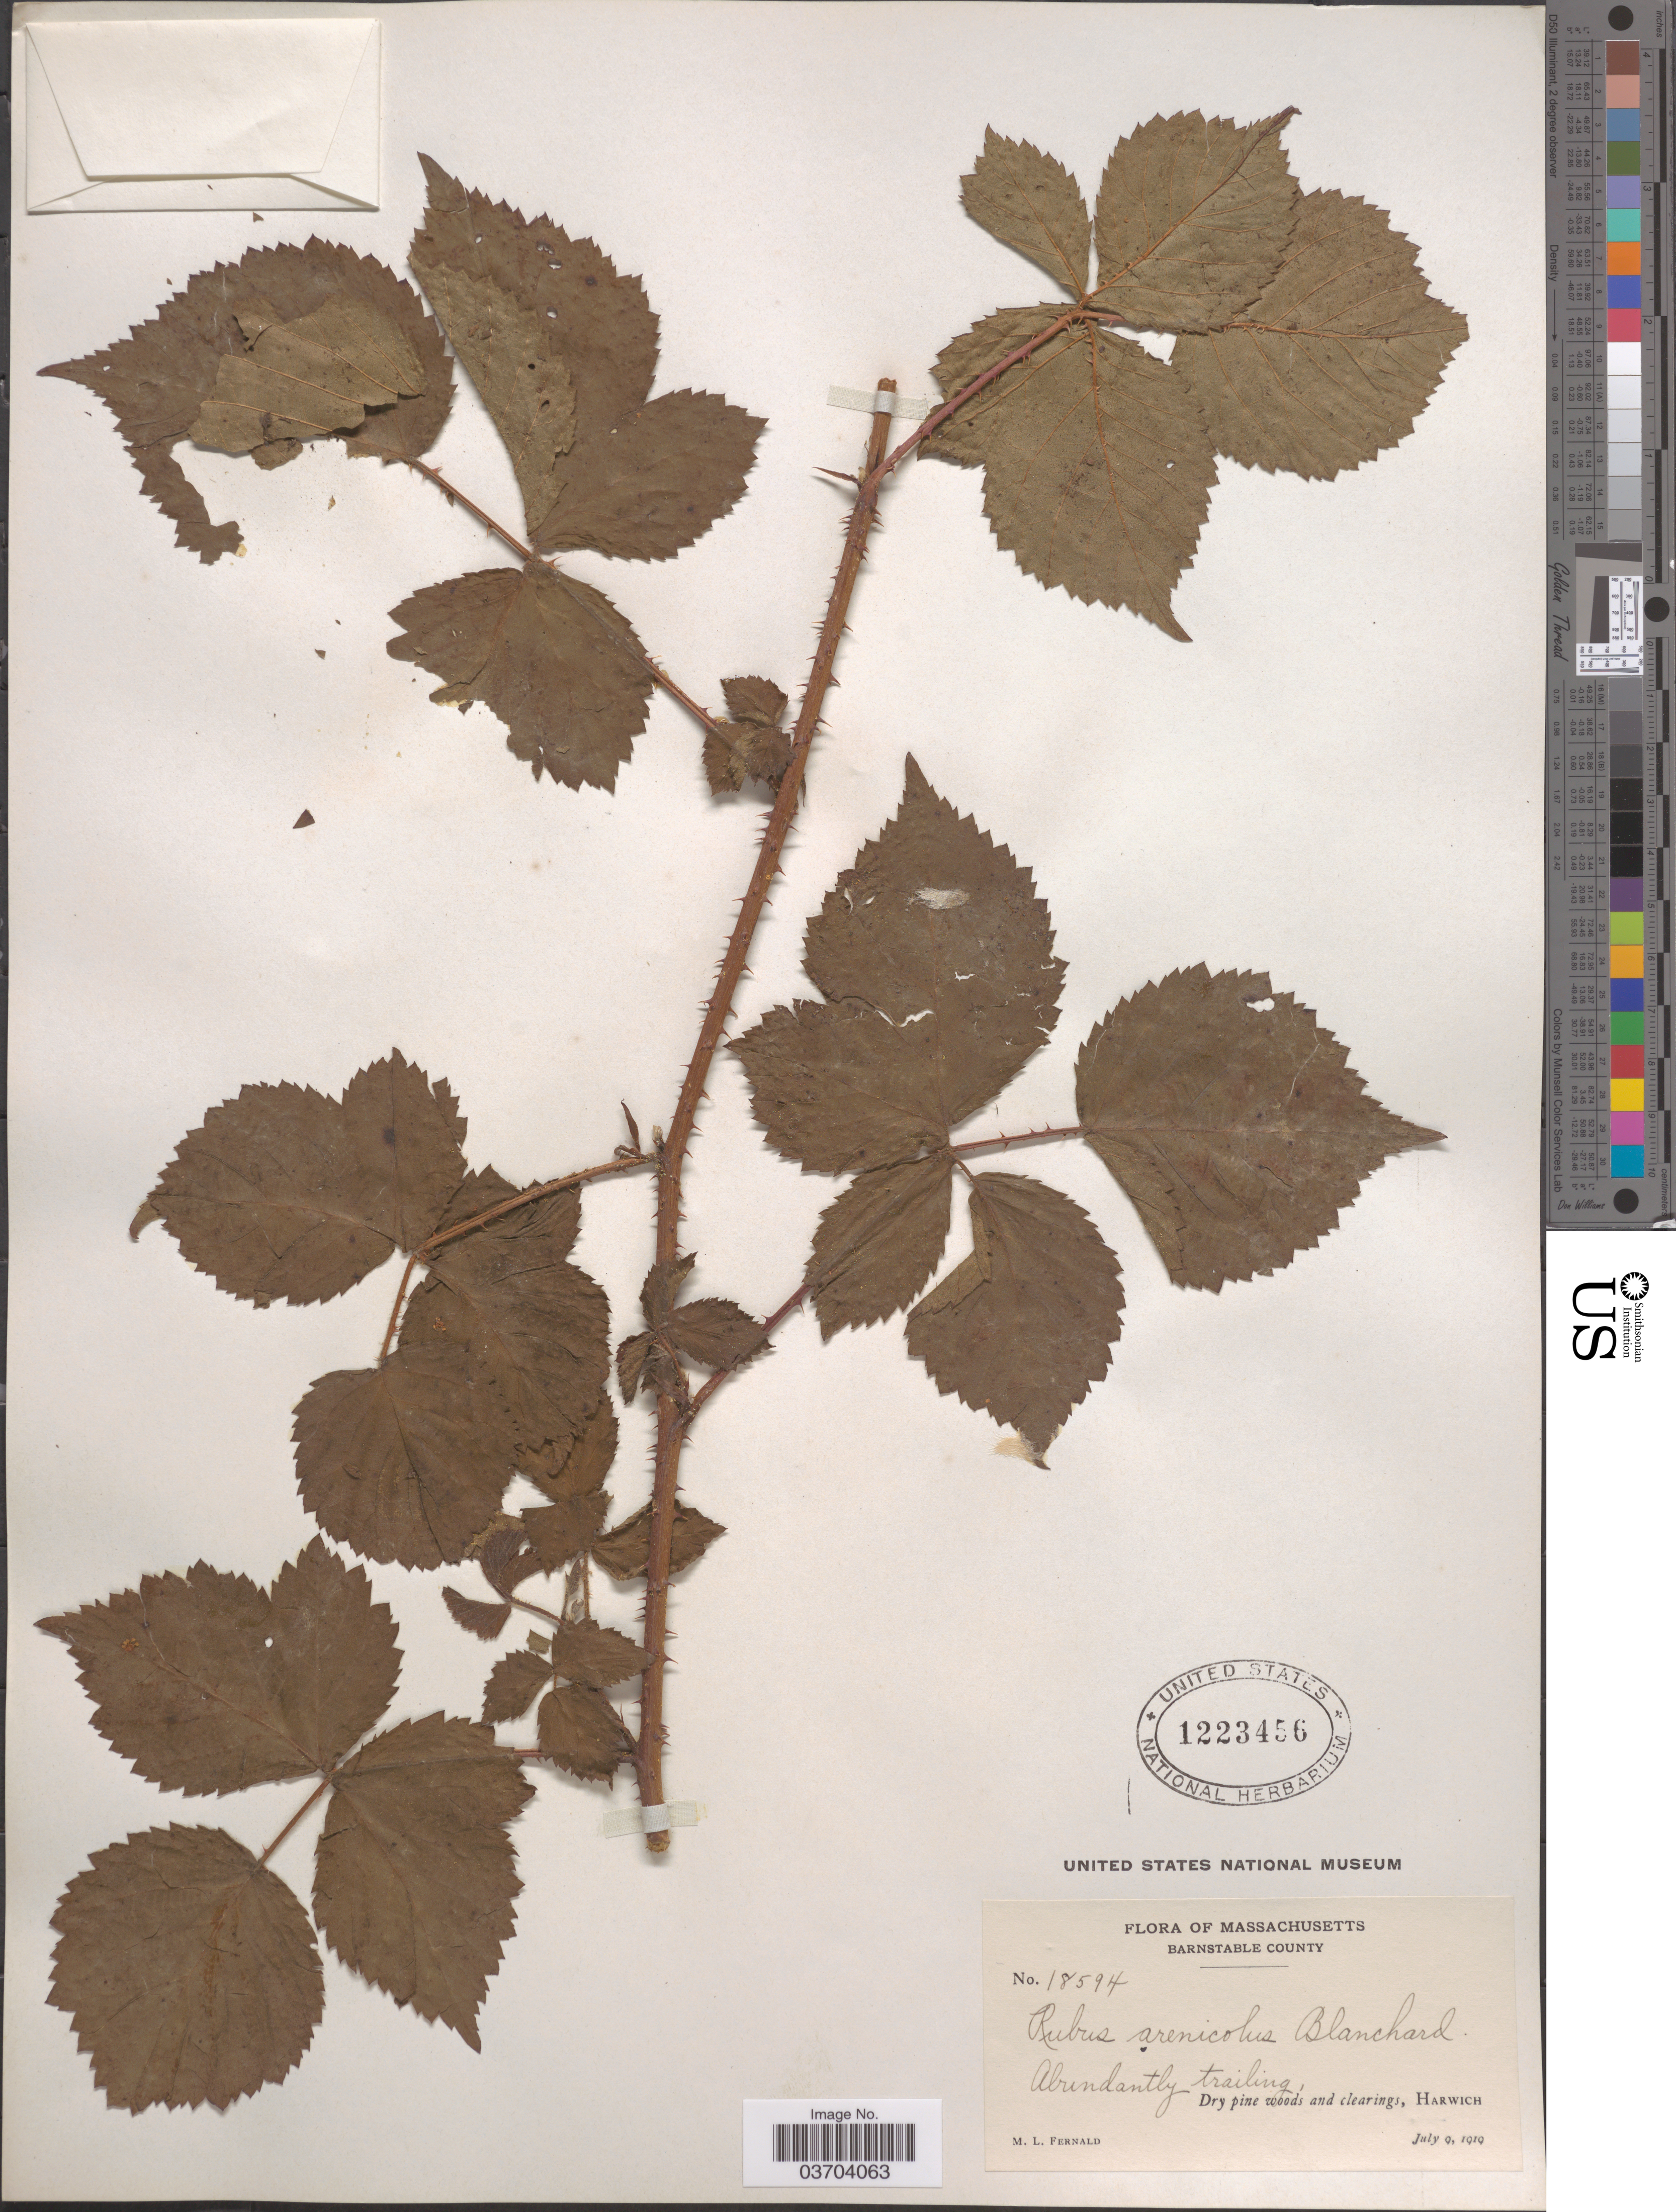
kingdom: Plantae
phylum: Tracheophyta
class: Magnoliopsida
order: Rosales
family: Rosaceae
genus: Rubus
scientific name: Rubus arenicola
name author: Blanch.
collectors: M. L. Fernald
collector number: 18594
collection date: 1919-07-09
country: United States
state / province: Massachusetts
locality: Barnstable County. Harwich.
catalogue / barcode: US 1223456